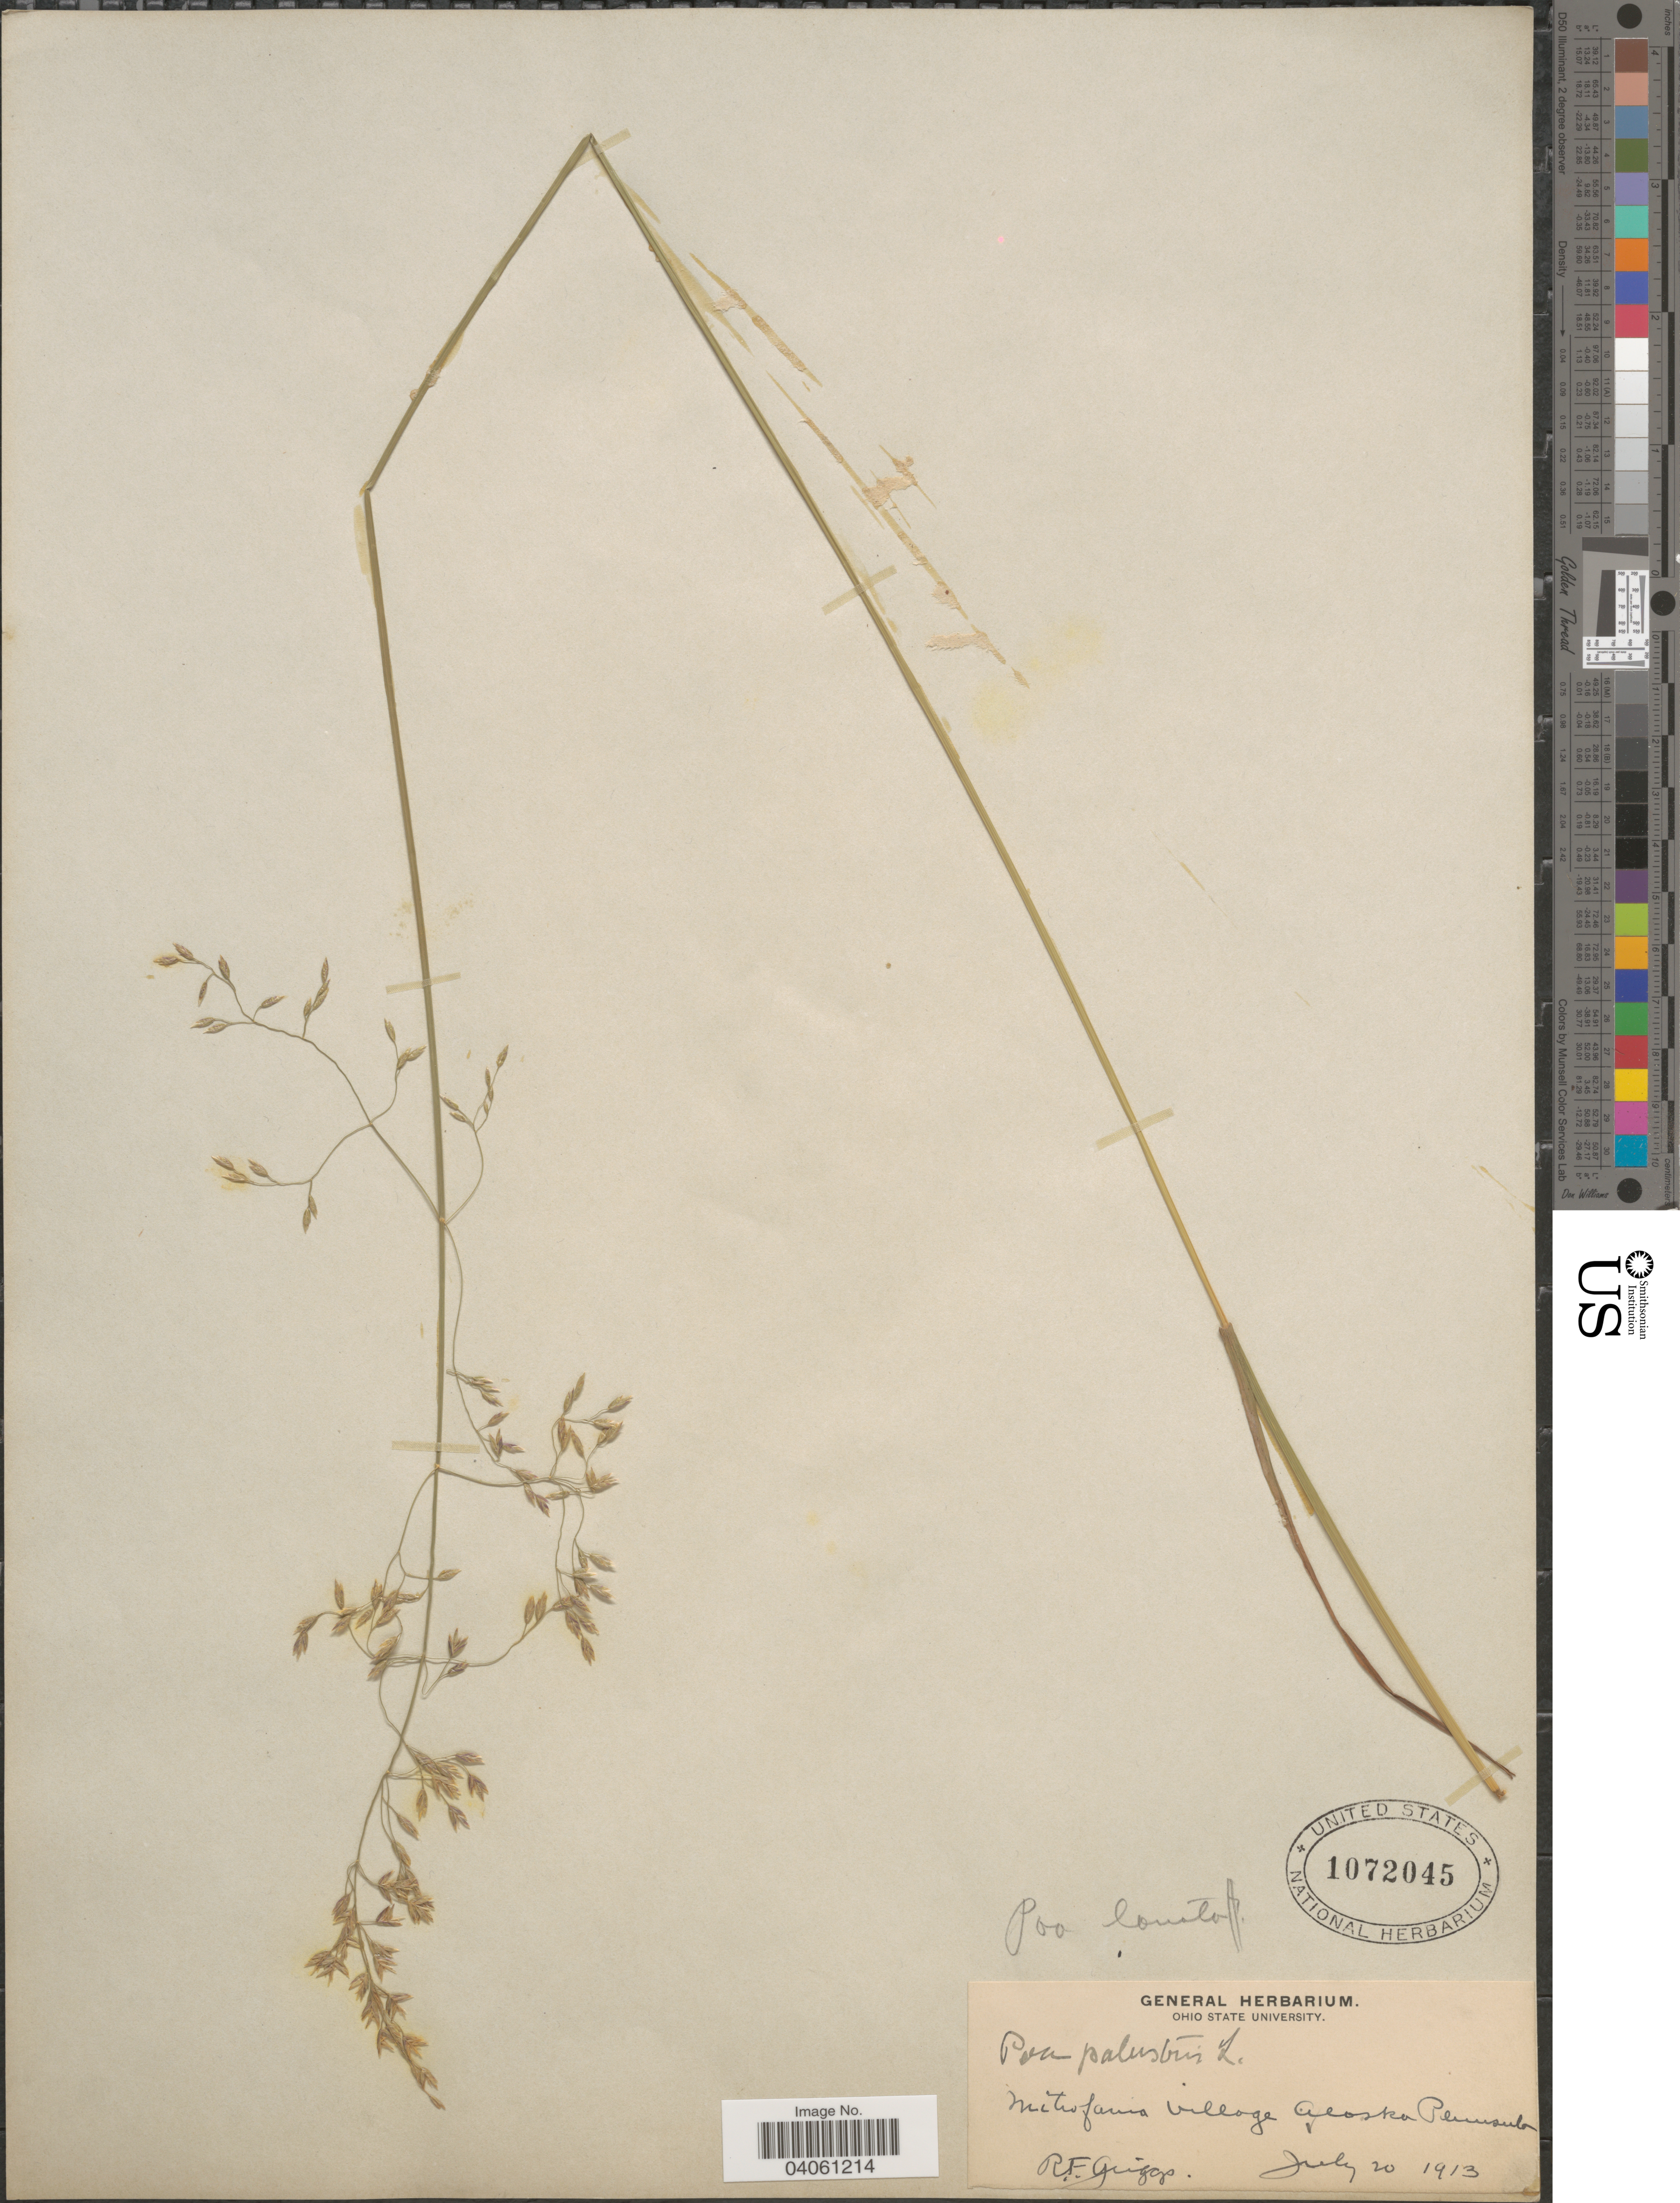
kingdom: Plantae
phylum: Tracheophyta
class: Liliopsida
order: Poales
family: Poaceae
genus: Poa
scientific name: Poa palustris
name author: L.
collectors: R. F. Griggs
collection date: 1913-07-20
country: United States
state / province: Alaska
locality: Mitrofania village Alaska Peninsula.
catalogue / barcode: US 1072045